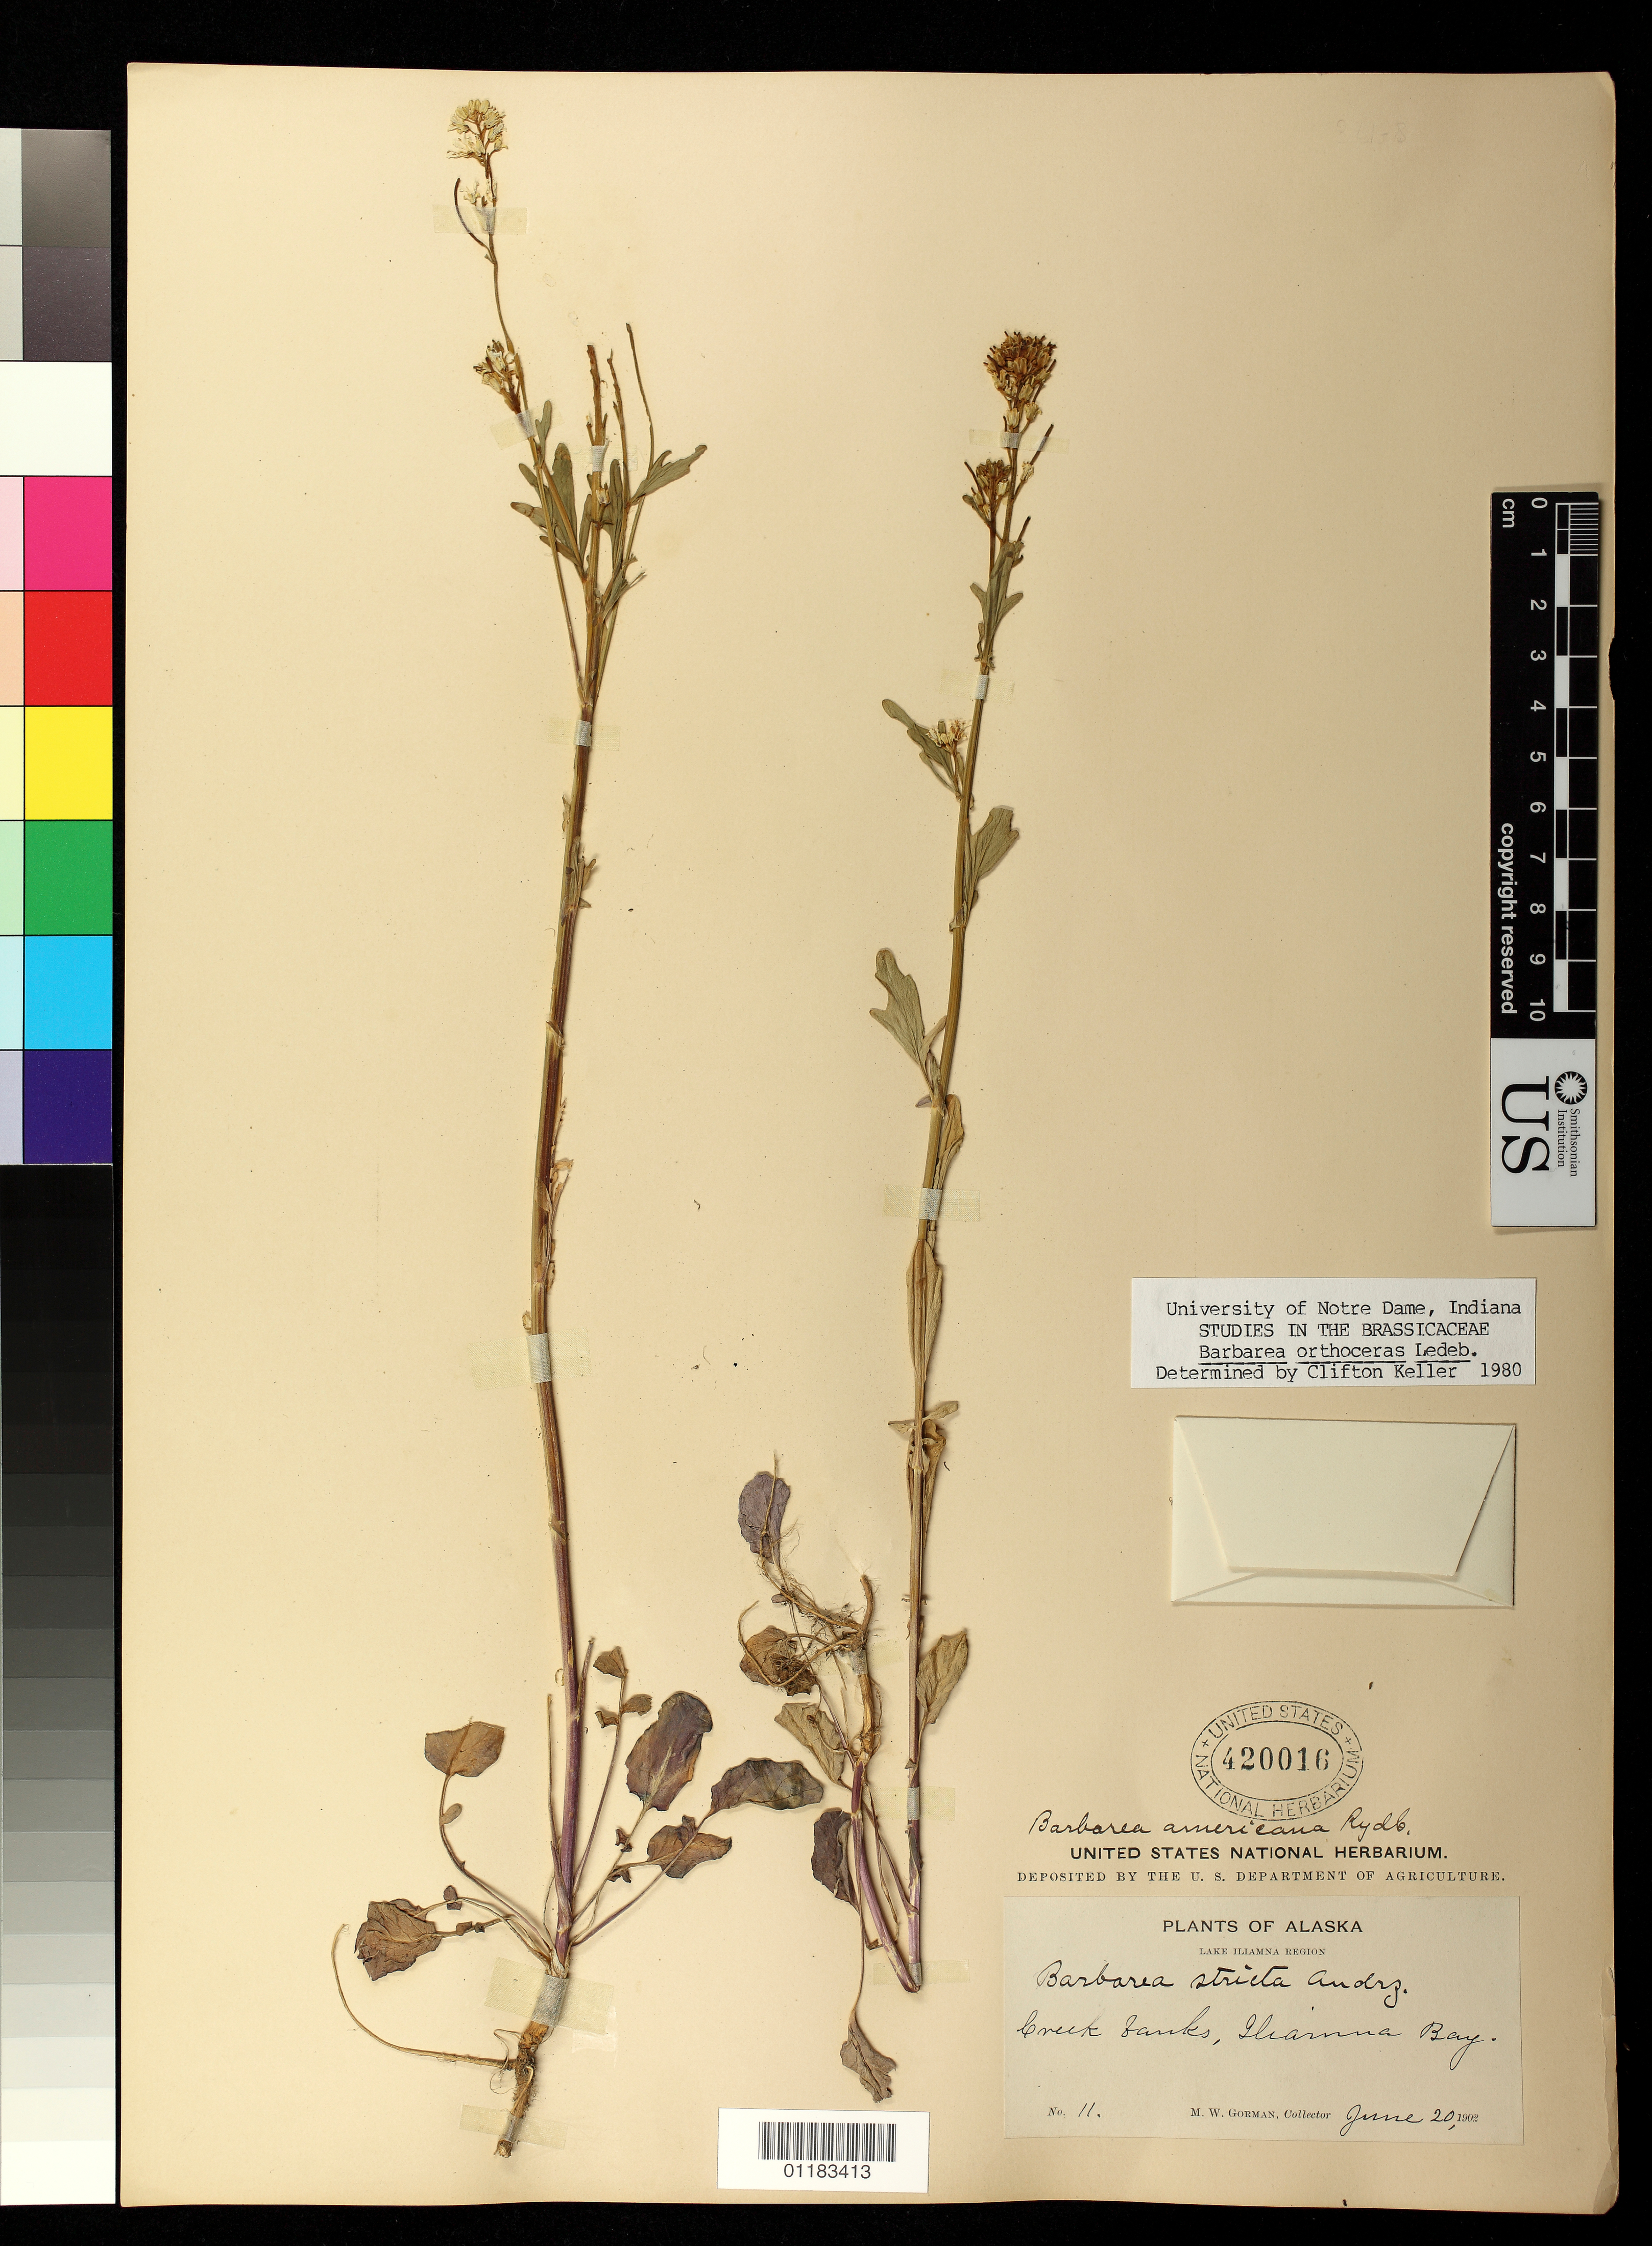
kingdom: Plantae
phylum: Tracheophyta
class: Magnoliopsida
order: Brassicales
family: Brassicaceae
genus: Barbarea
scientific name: Barbarea stricta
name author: Andrz.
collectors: M. W. Gorman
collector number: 11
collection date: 1902-06-20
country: United States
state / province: Alaska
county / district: Lake and Peninsula Borough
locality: Creek banks, Iliamna Bay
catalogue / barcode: US 420016